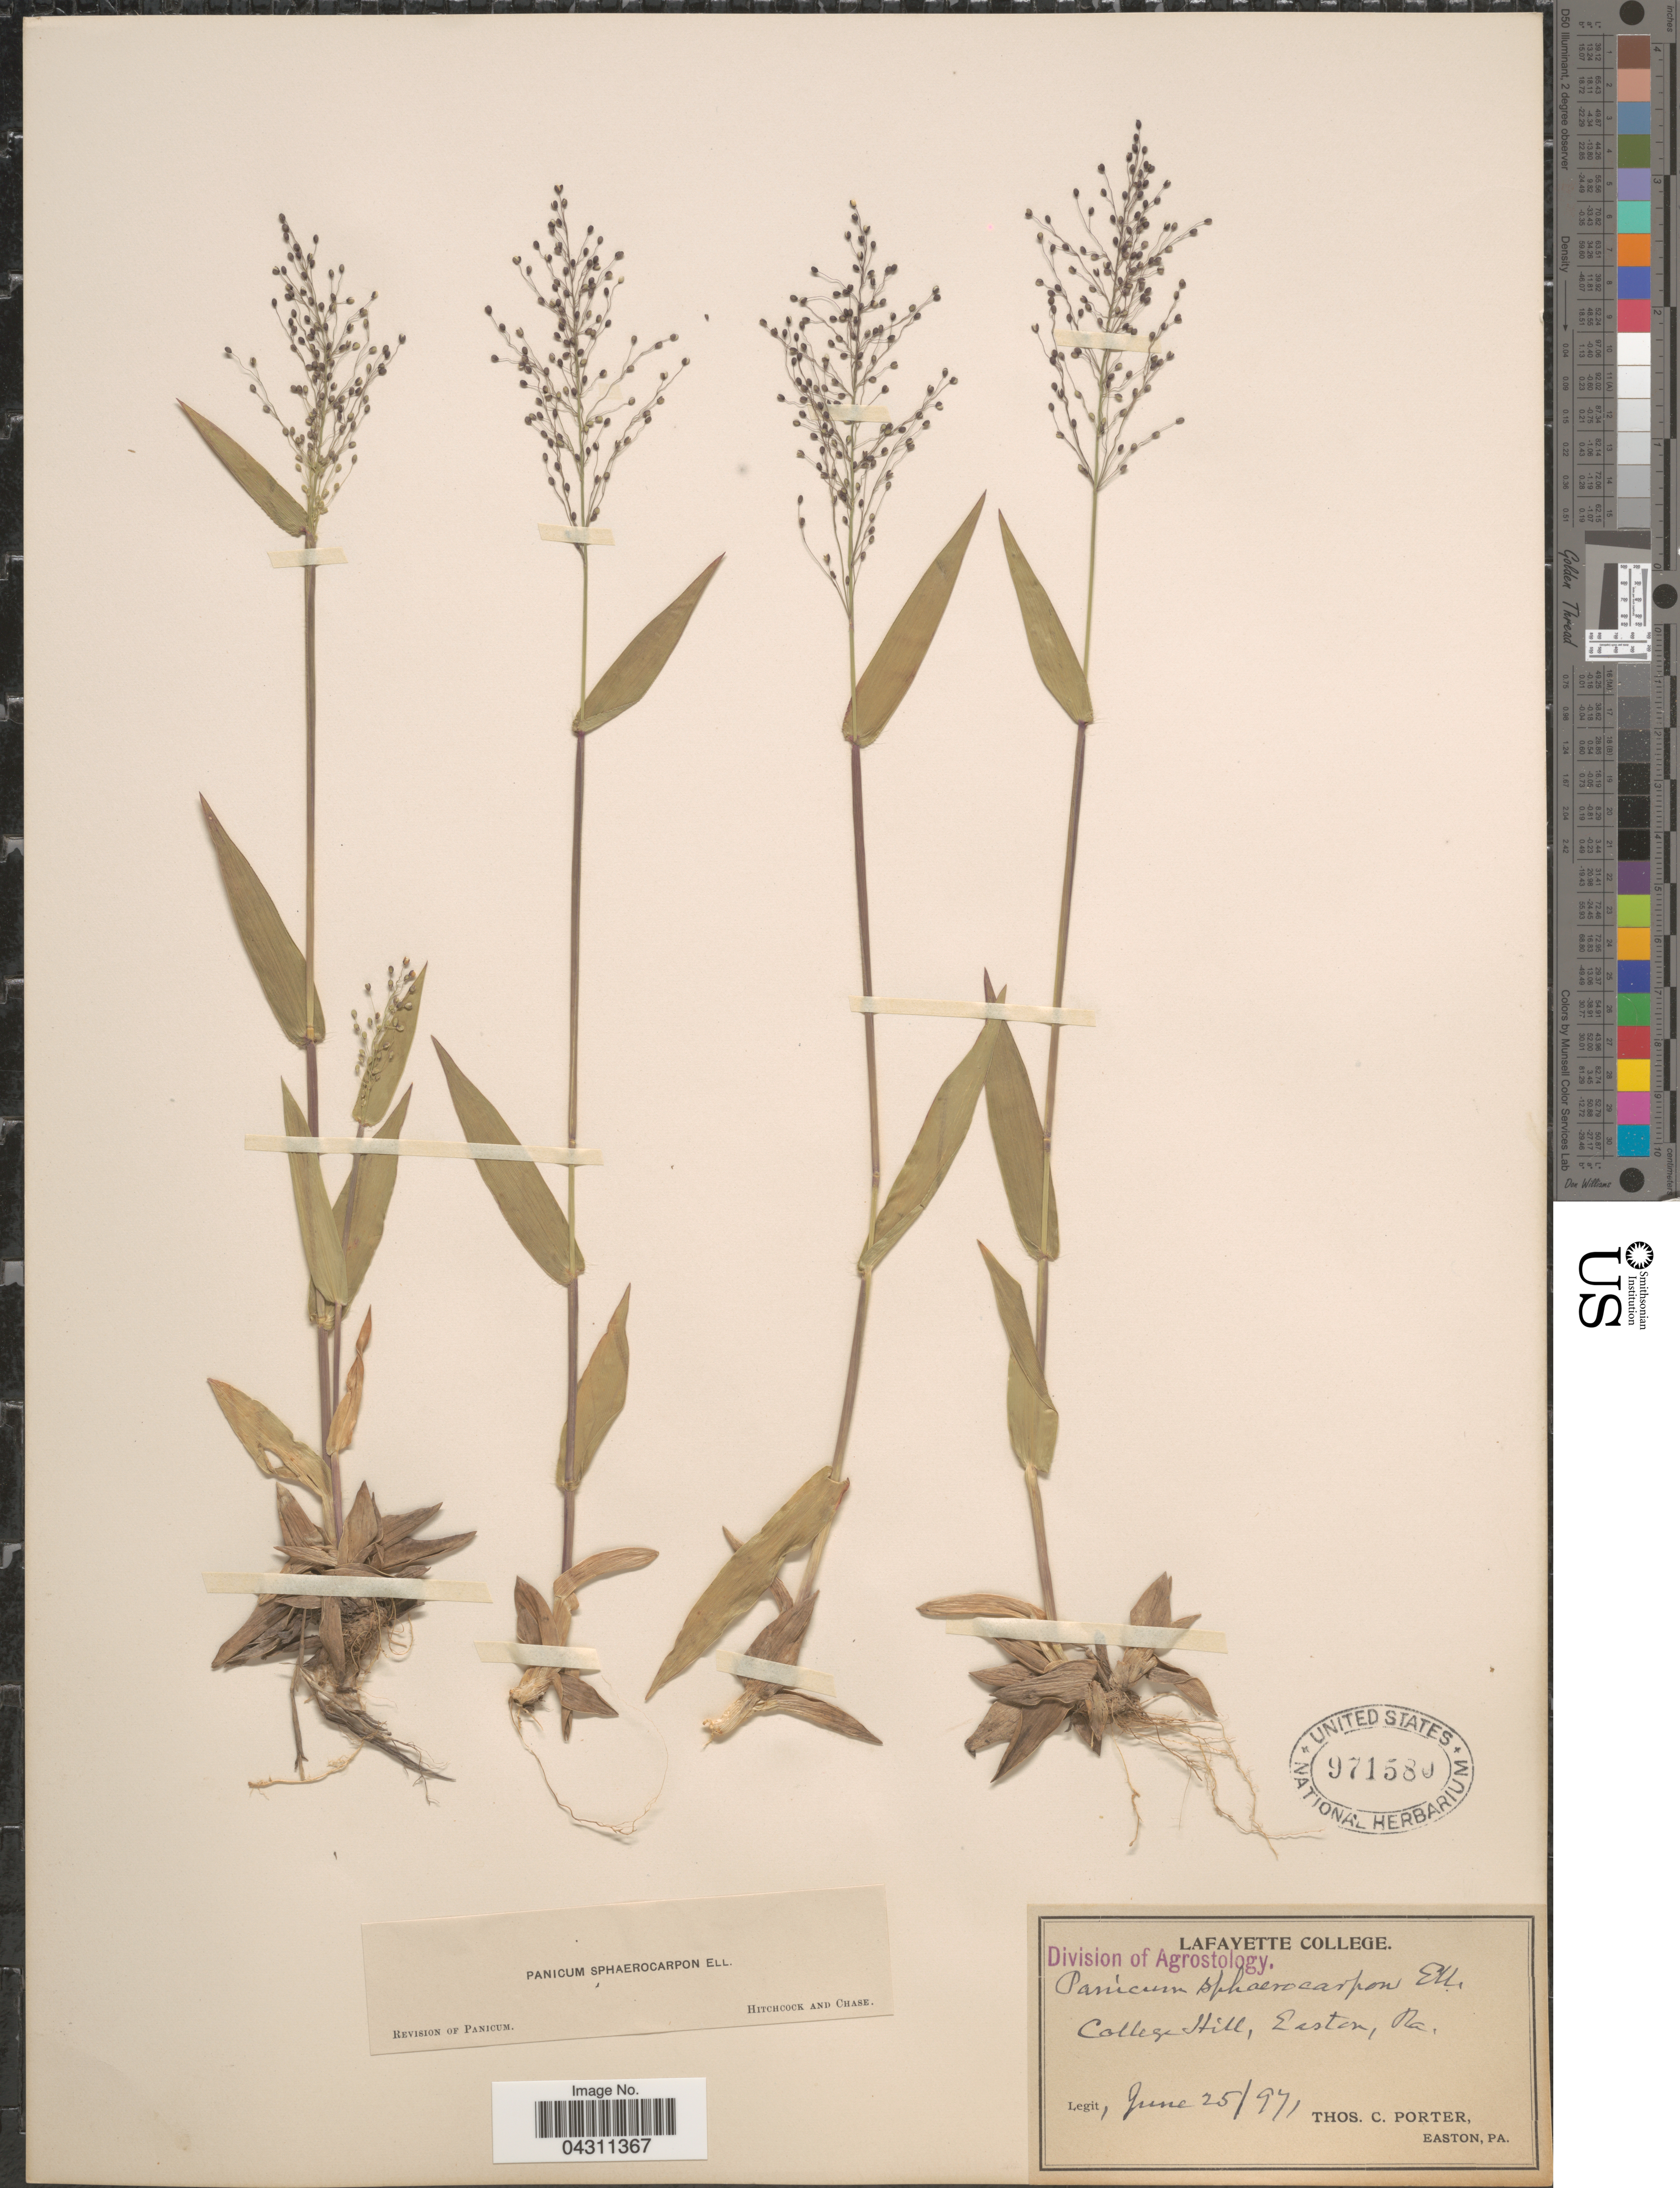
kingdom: Plantae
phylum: Tracheophyta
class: Liliopsida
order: Poales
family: Poaceae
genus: Dichanthelium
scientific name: Dichanthelium sphaerocarpon var. sphaerocarpon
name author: (Elliott) Gould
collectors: T. Porter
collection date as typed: Transcribed d/m/y: 25/6/97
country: United States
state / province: Pennsylvania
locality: College Hill, Easton.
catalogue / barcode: US 971580